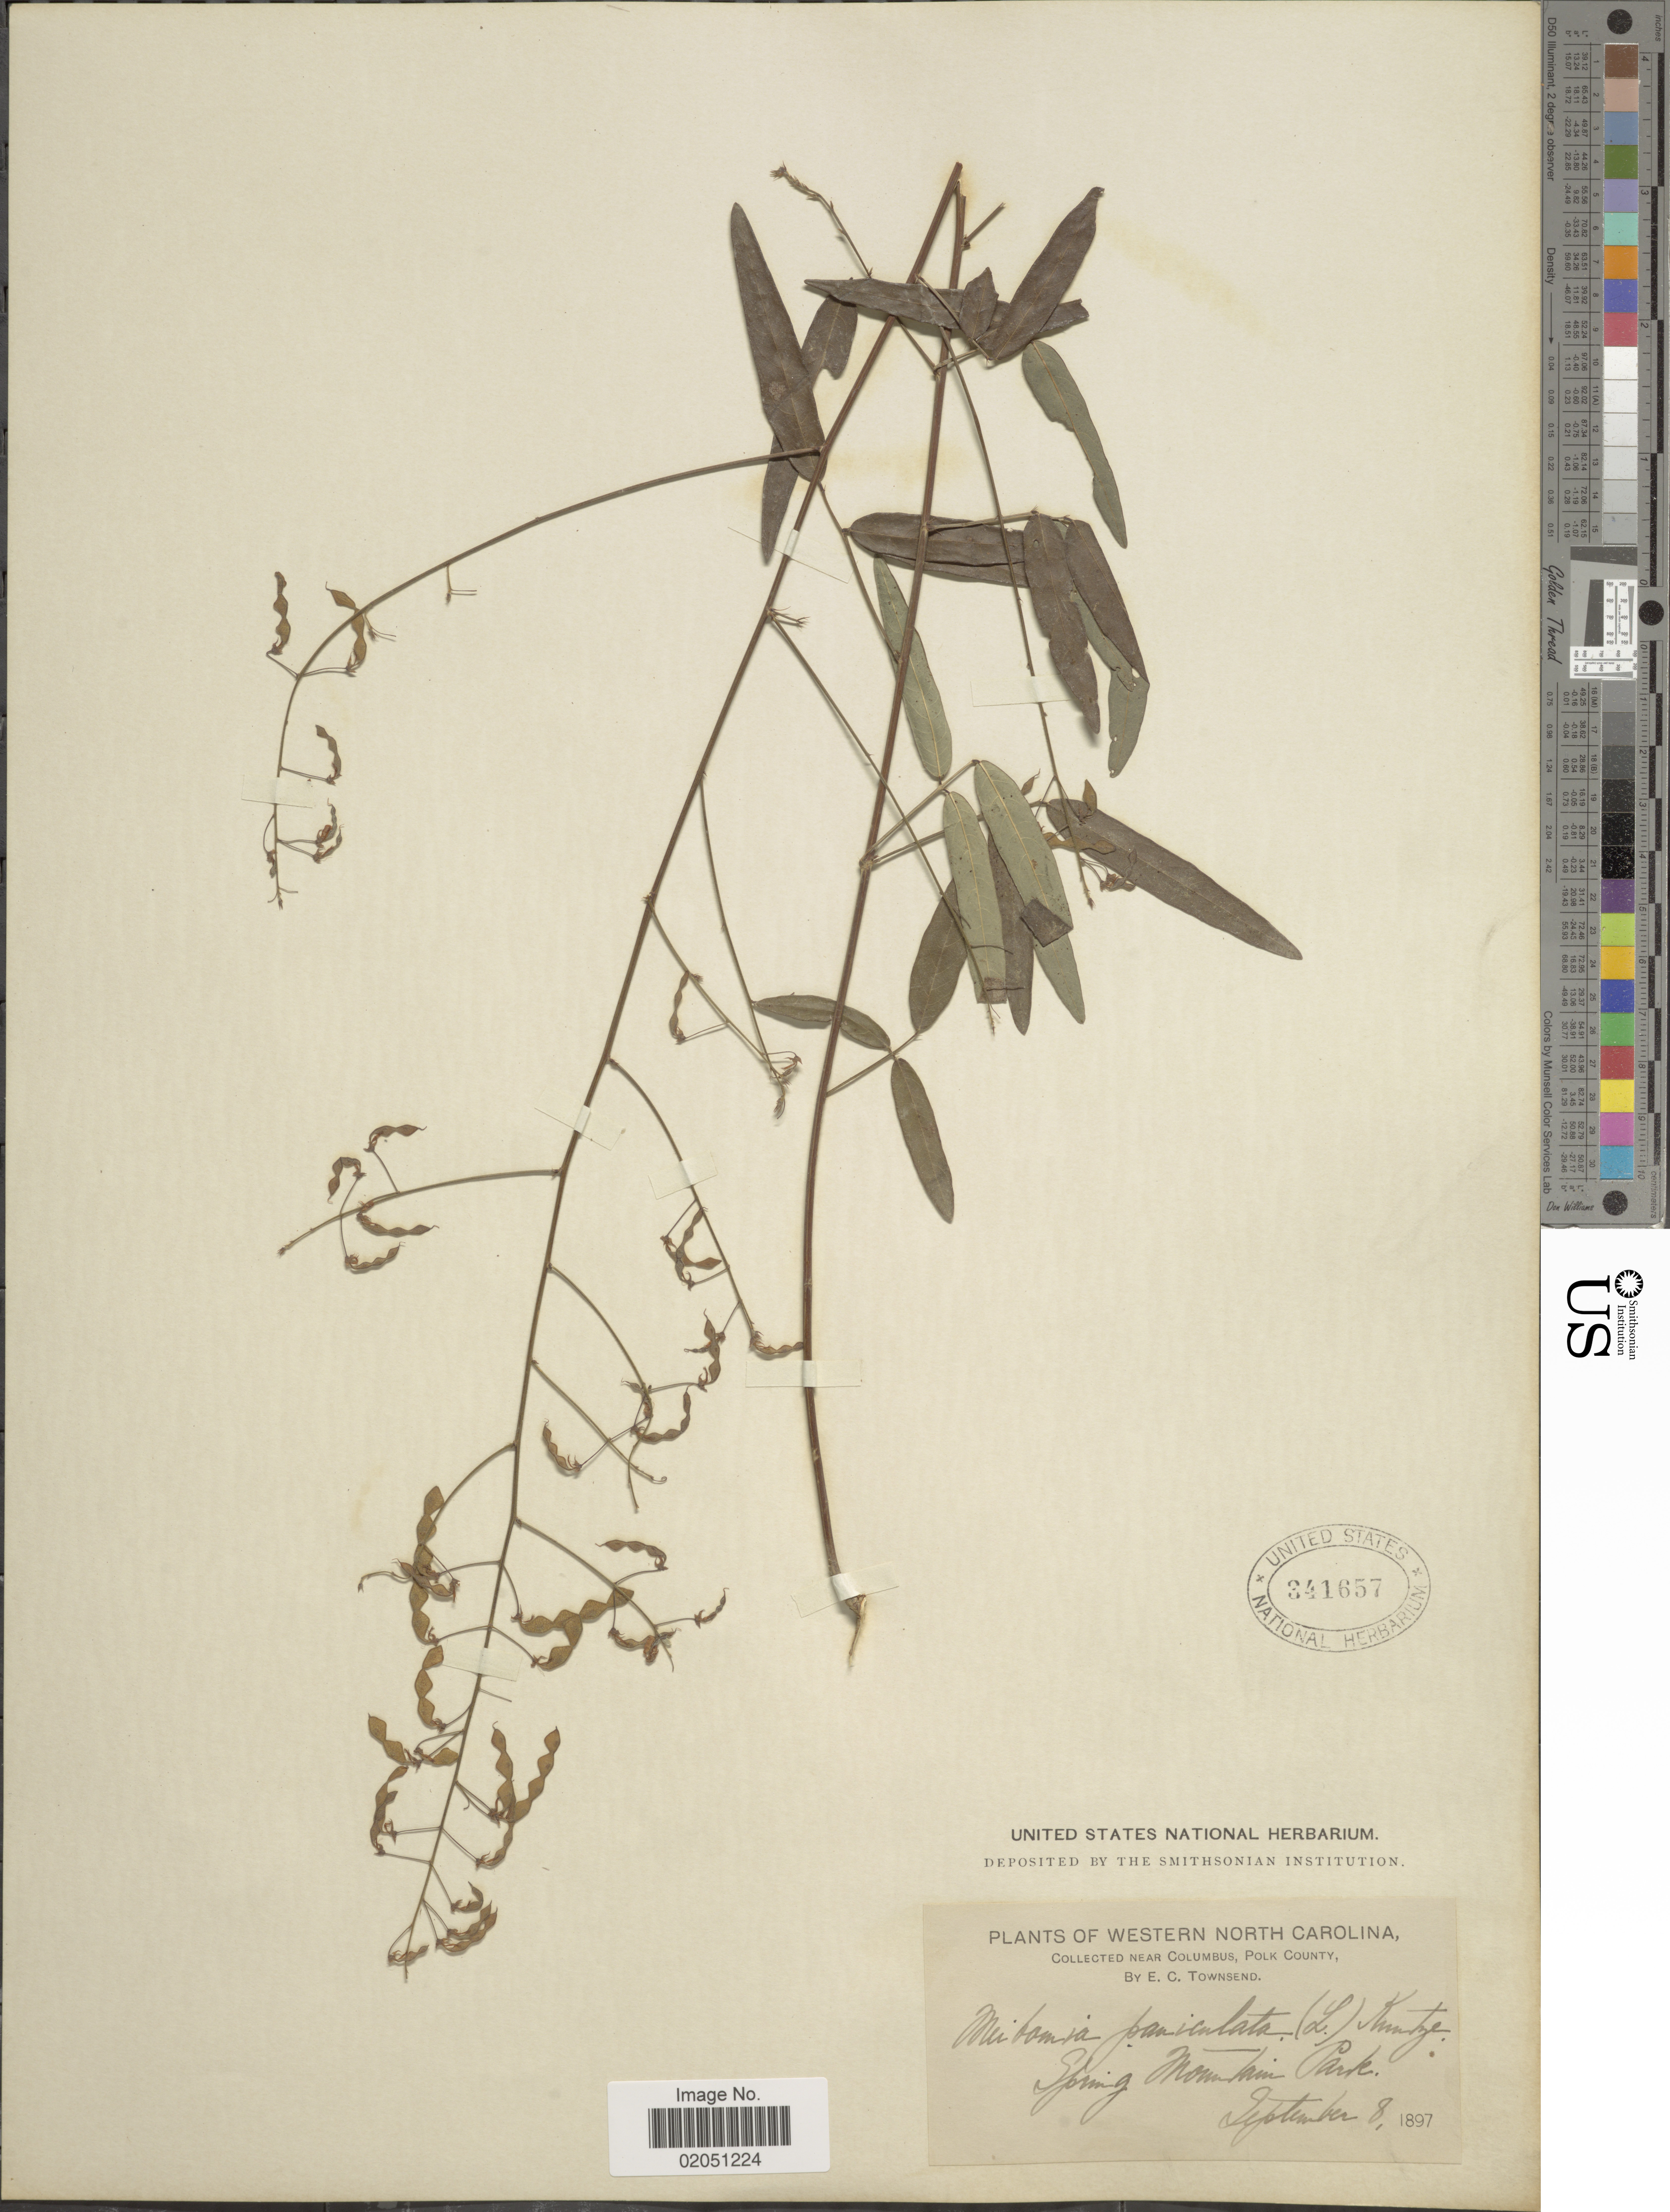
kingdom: Plantae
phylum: Tracheophyta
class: Magnoliopsida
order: Fabales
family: Fabaceae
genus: Desmodium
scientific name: Desmodium paniculatum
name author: (L.) DC.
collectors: E. C. Townsend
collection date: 1897-09-08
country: United States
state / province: North Carolina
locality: Western North Carolina, Spring Mountain Park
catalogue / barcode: US 341657